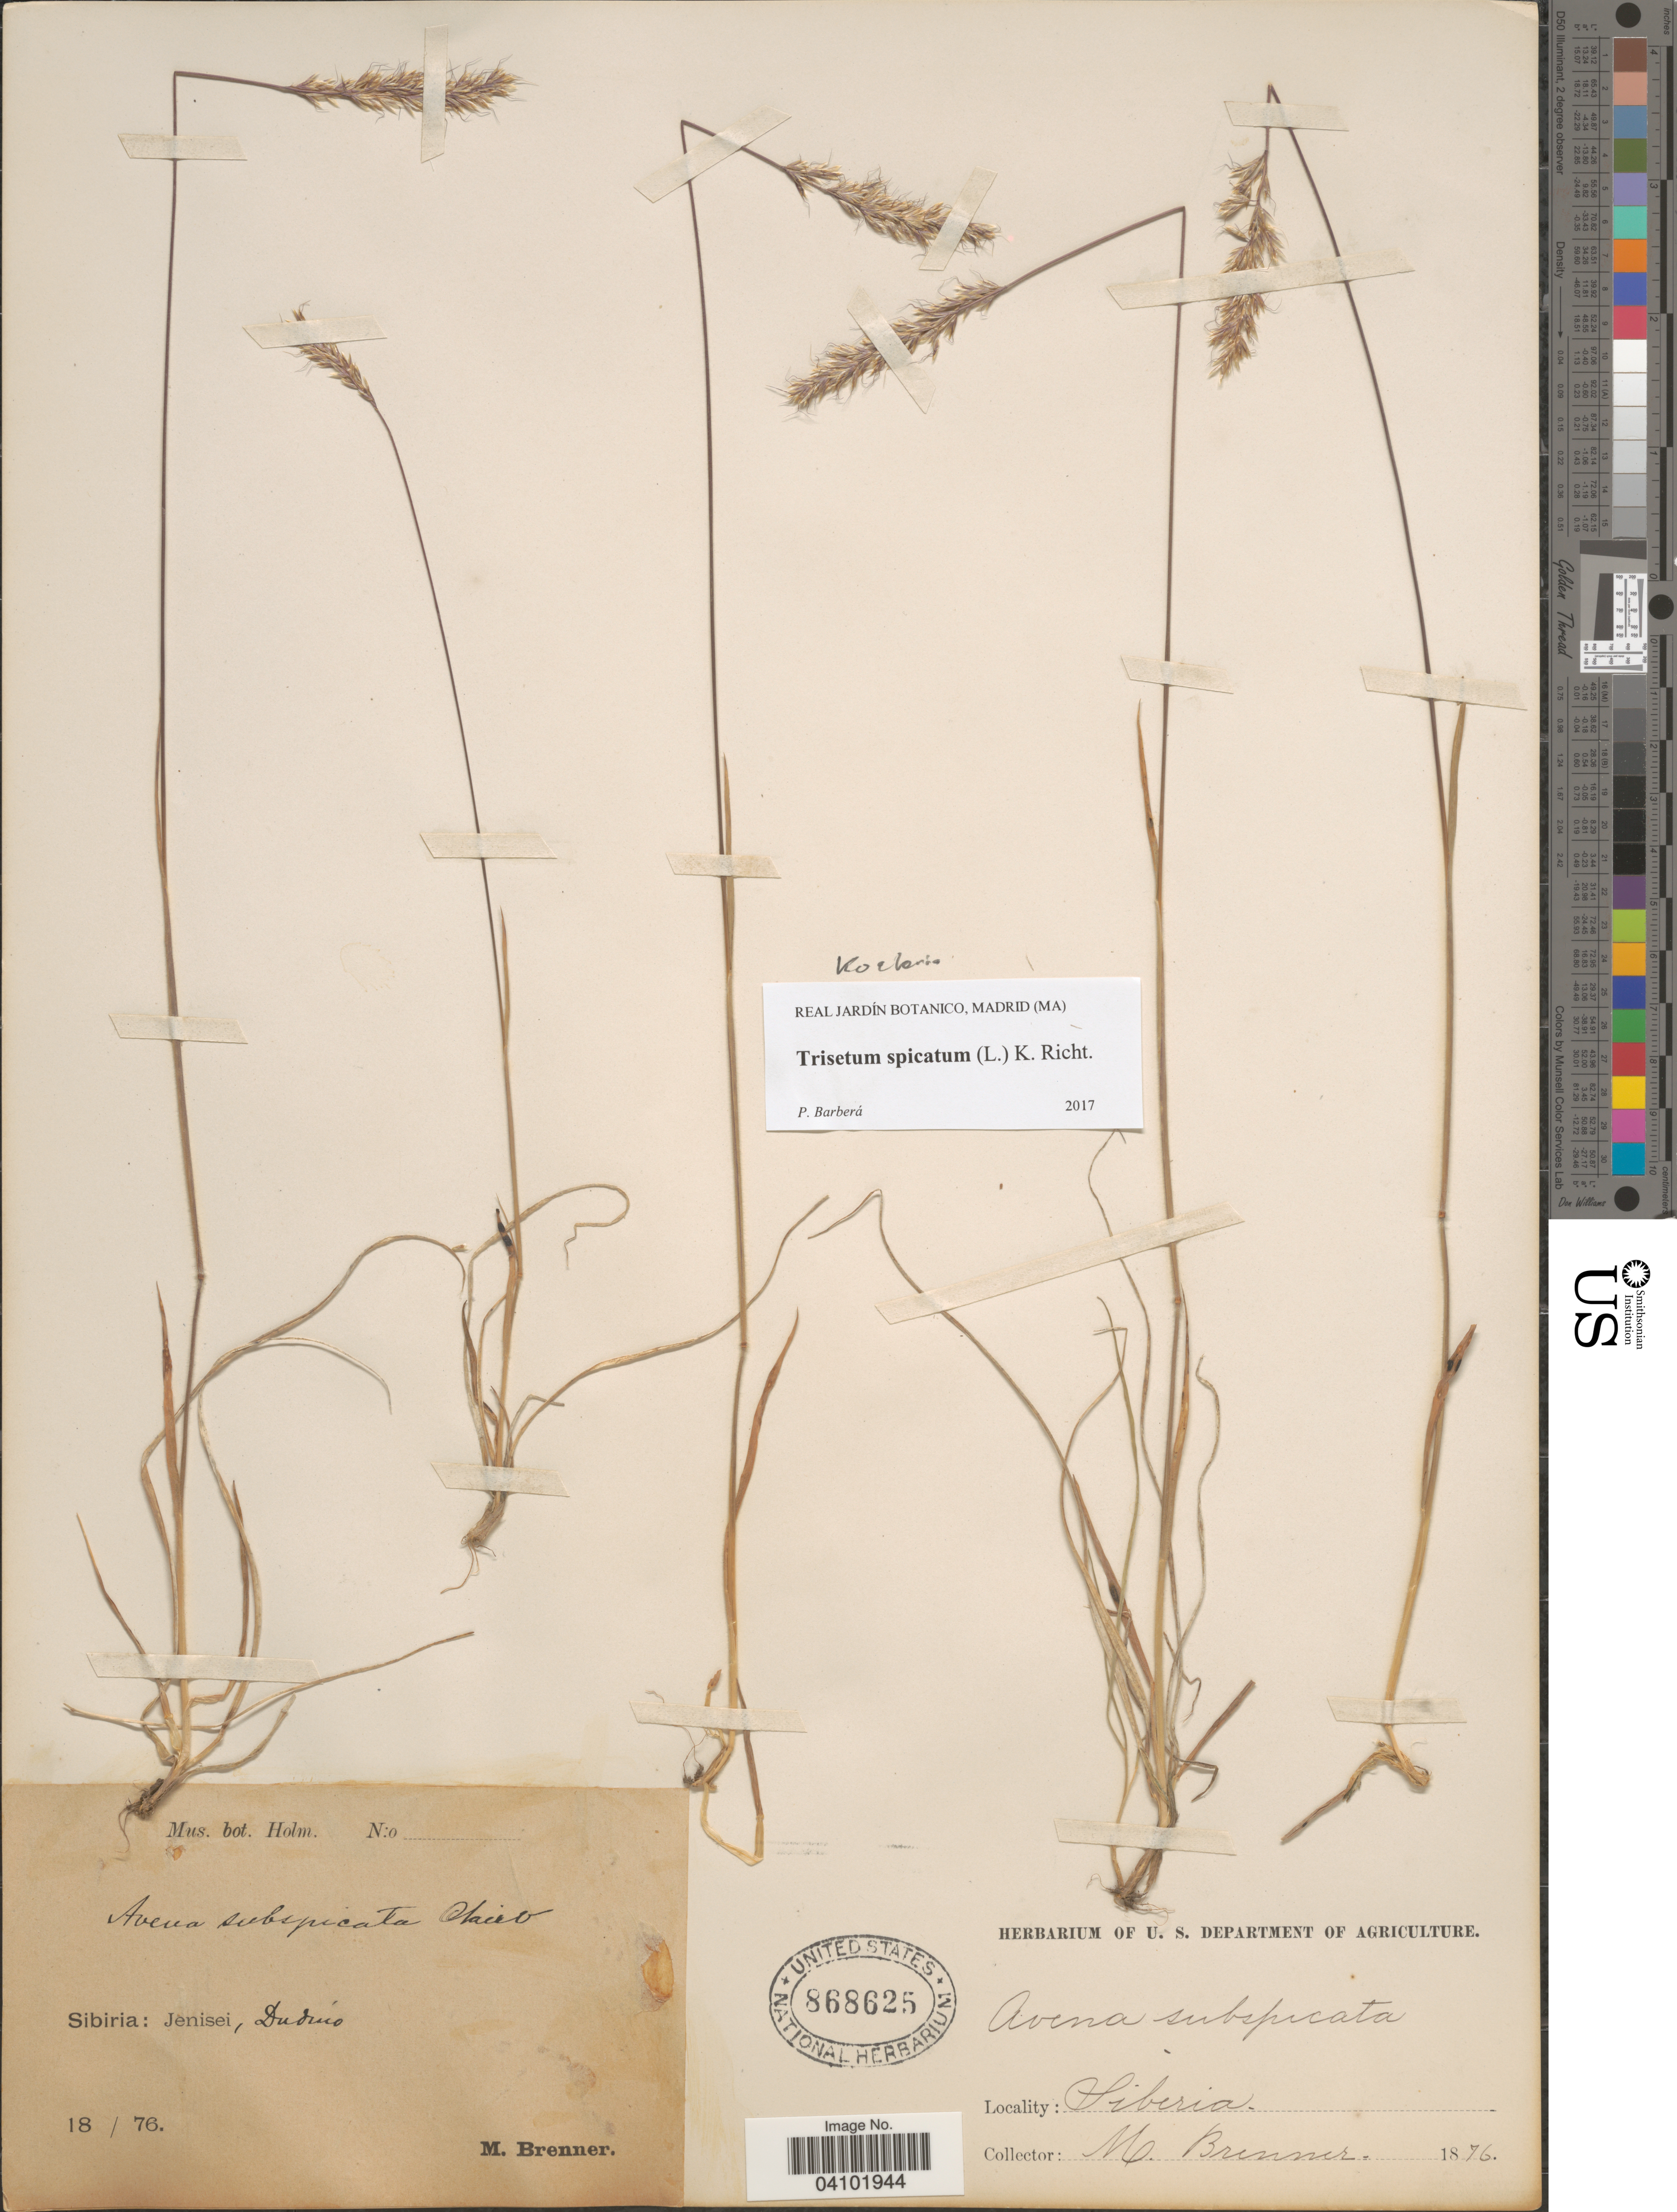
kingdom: Plantae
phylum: Tracheophyta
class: Liliopsida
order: Poales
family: Poaceae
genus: Koeleria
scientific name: Koeleria spicata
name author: (L.) Barberá et al.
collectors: M. Brenner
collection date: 1876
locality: Sibiria: Jenisei, Dudino.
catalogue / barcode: US 868625